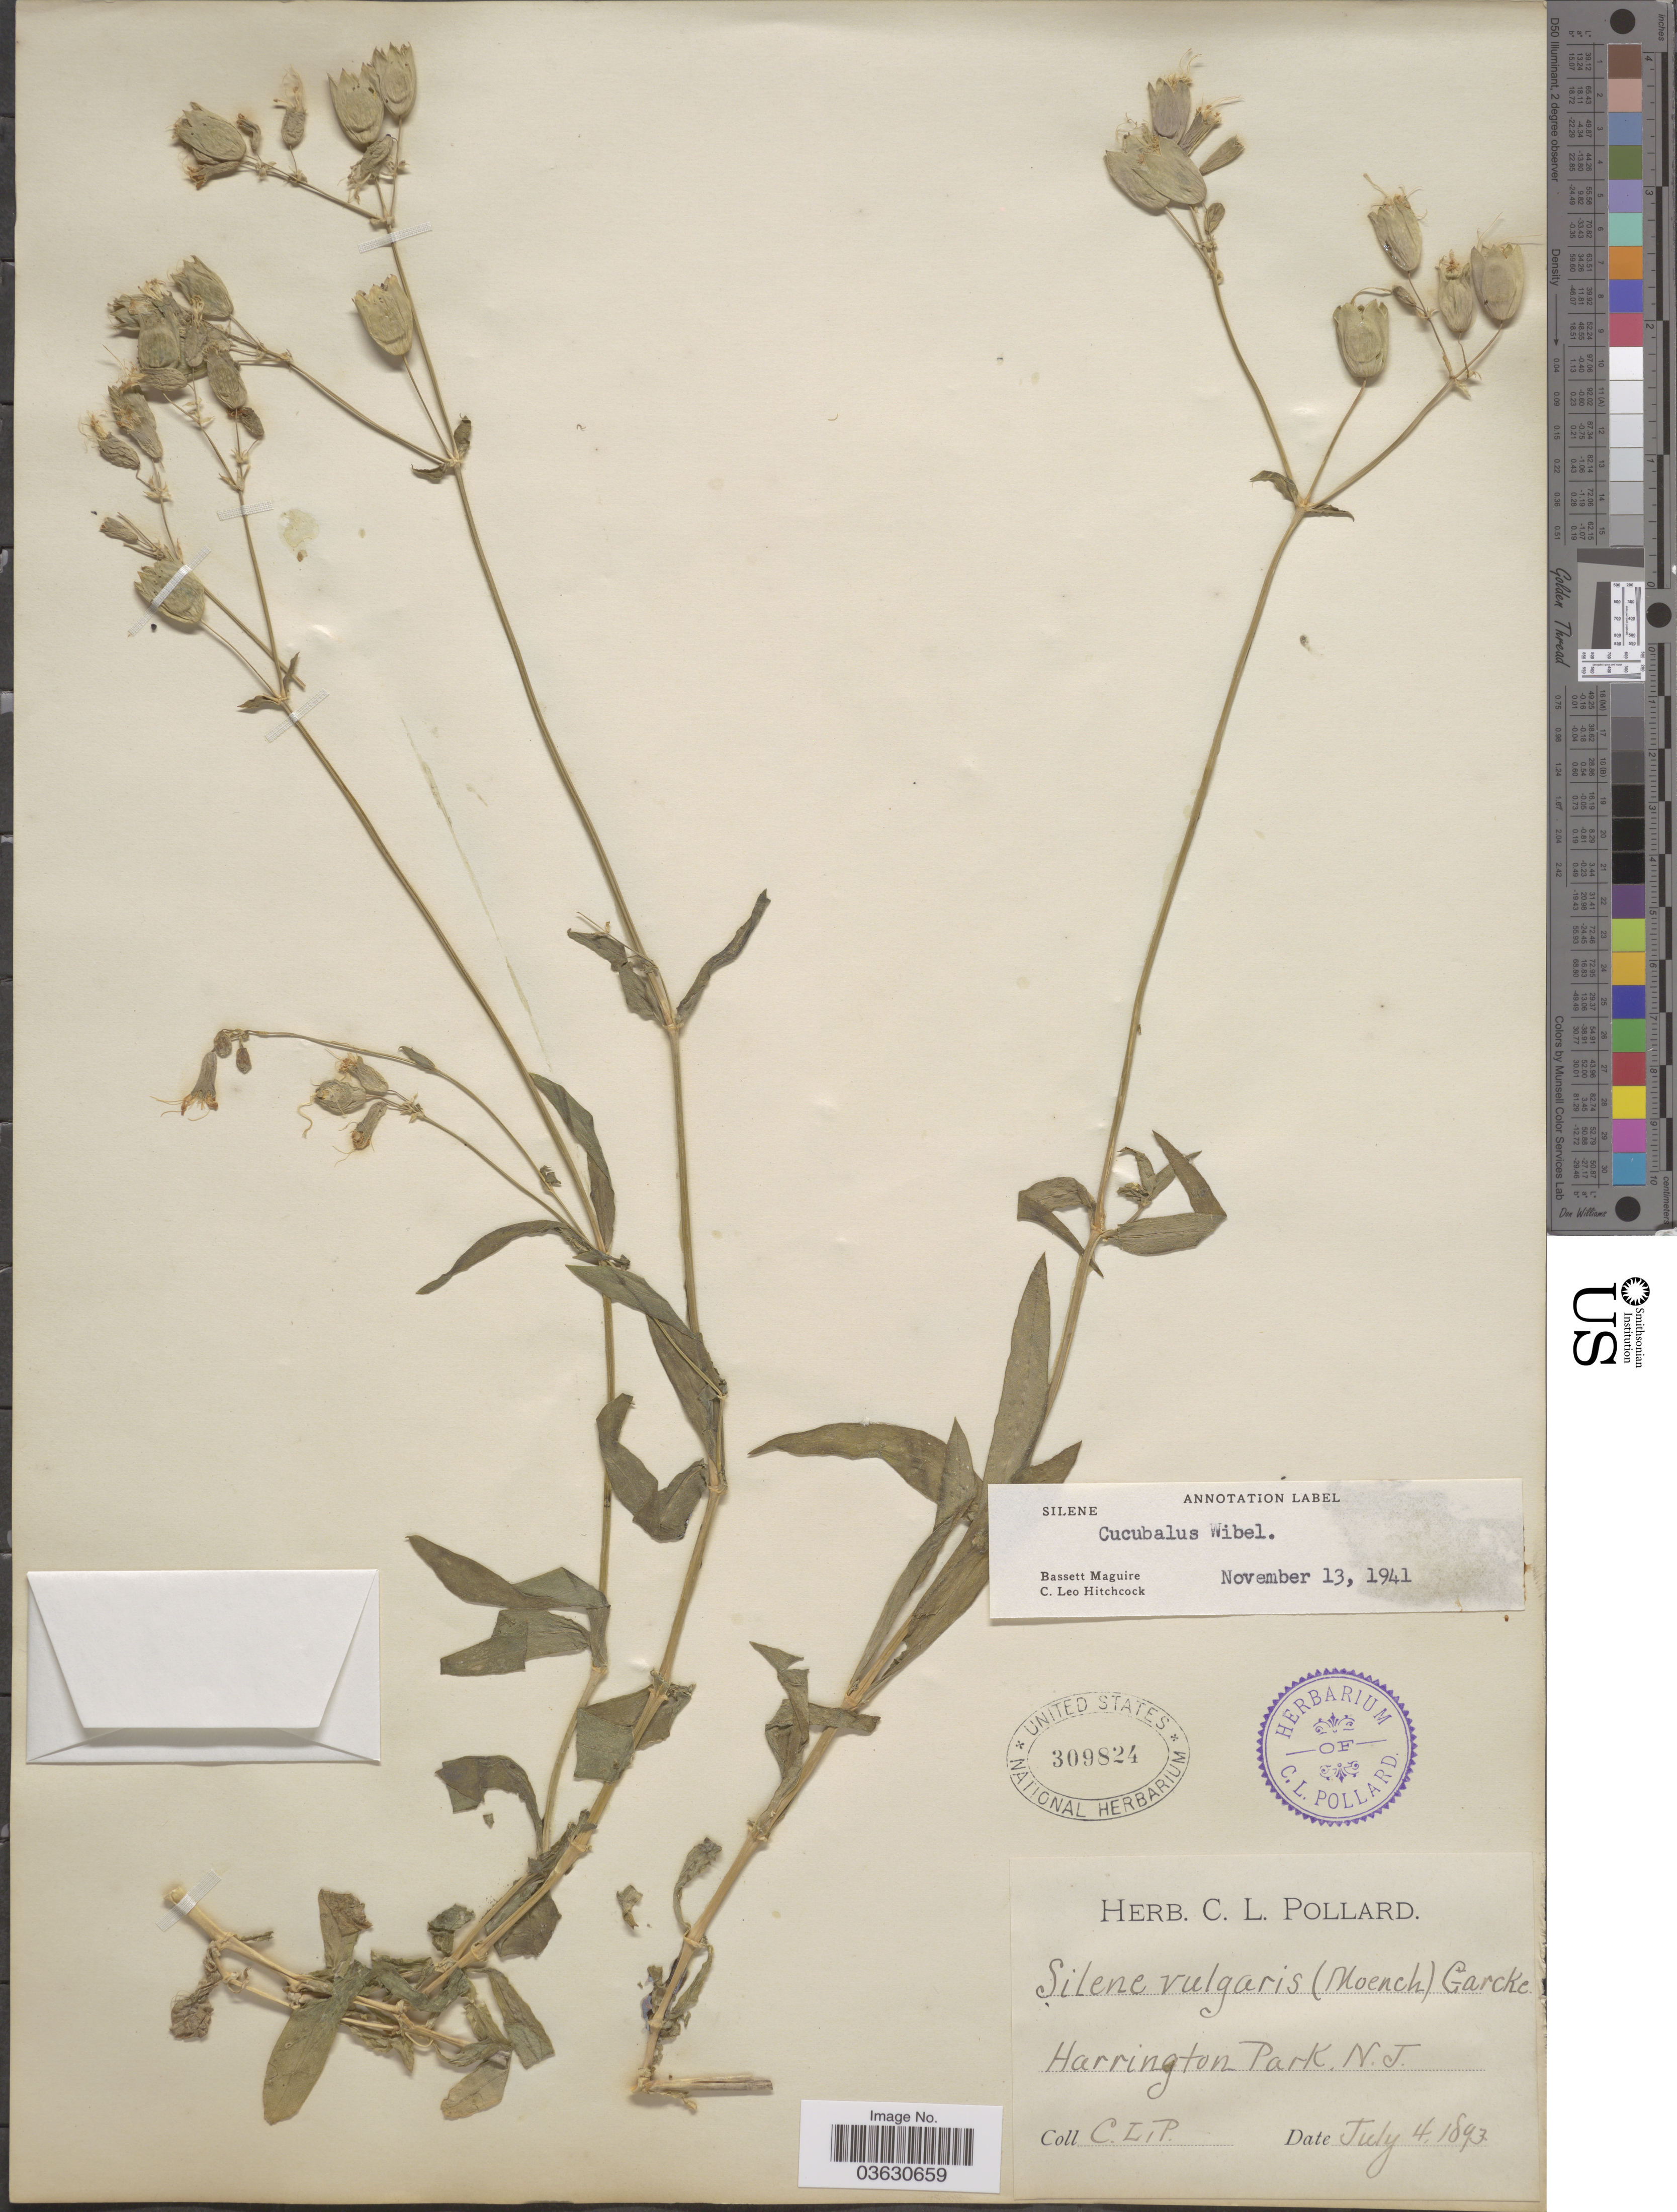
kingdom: Plantae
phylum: Tracheophyta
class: Magnoliopsida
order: Caryophyllales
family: Caryophyllaceae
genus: Silene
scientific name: Silene cucubalus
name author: L.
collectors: C. L. Pollard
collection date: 1893-07-04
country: United States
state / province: New Jersey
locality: Harrington Park.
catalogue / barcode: US 309824